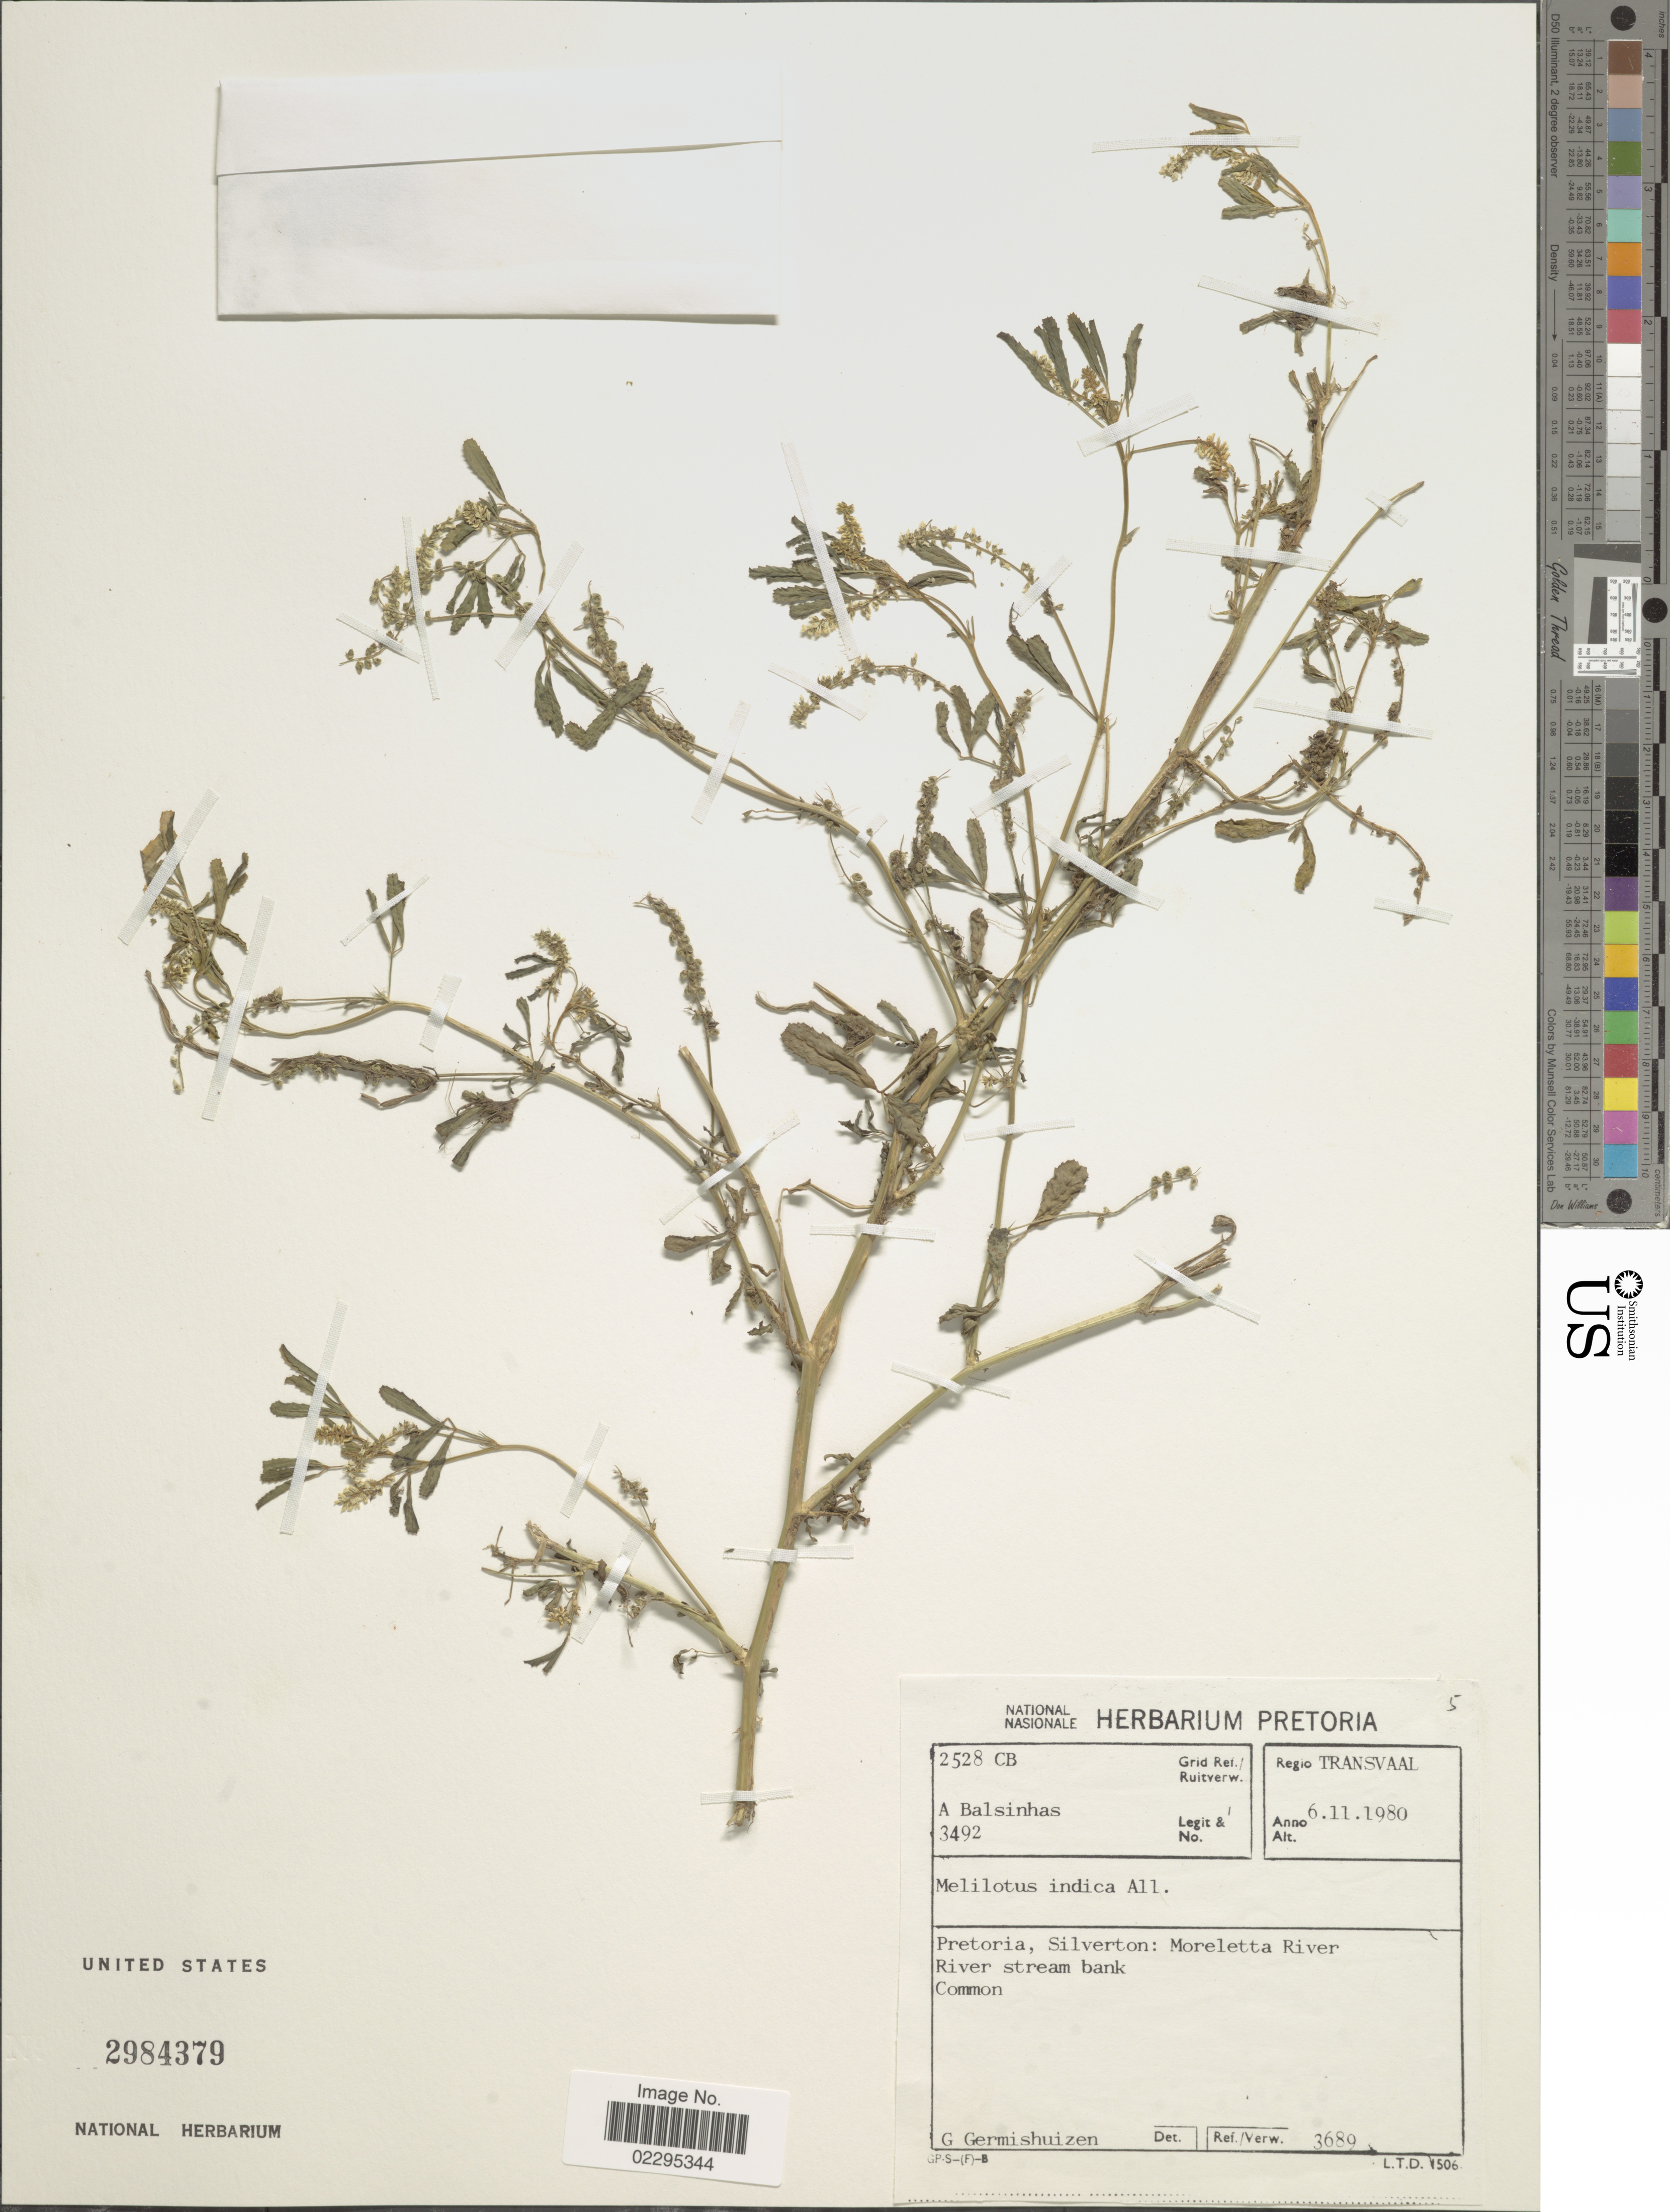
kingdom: Plantae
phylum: Tracheophyta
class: Magnoliopsida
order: Fabales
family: Fabaceae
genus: Melilotus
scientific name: Melilotus indicus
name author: (L.) All.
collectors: A. A. Balsinhas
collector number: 3492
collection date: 1980-11-06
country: South Africa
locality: Transvaal, Pretoria, Silverton: Morletta River, River stream bank.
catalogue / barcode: US 2984379